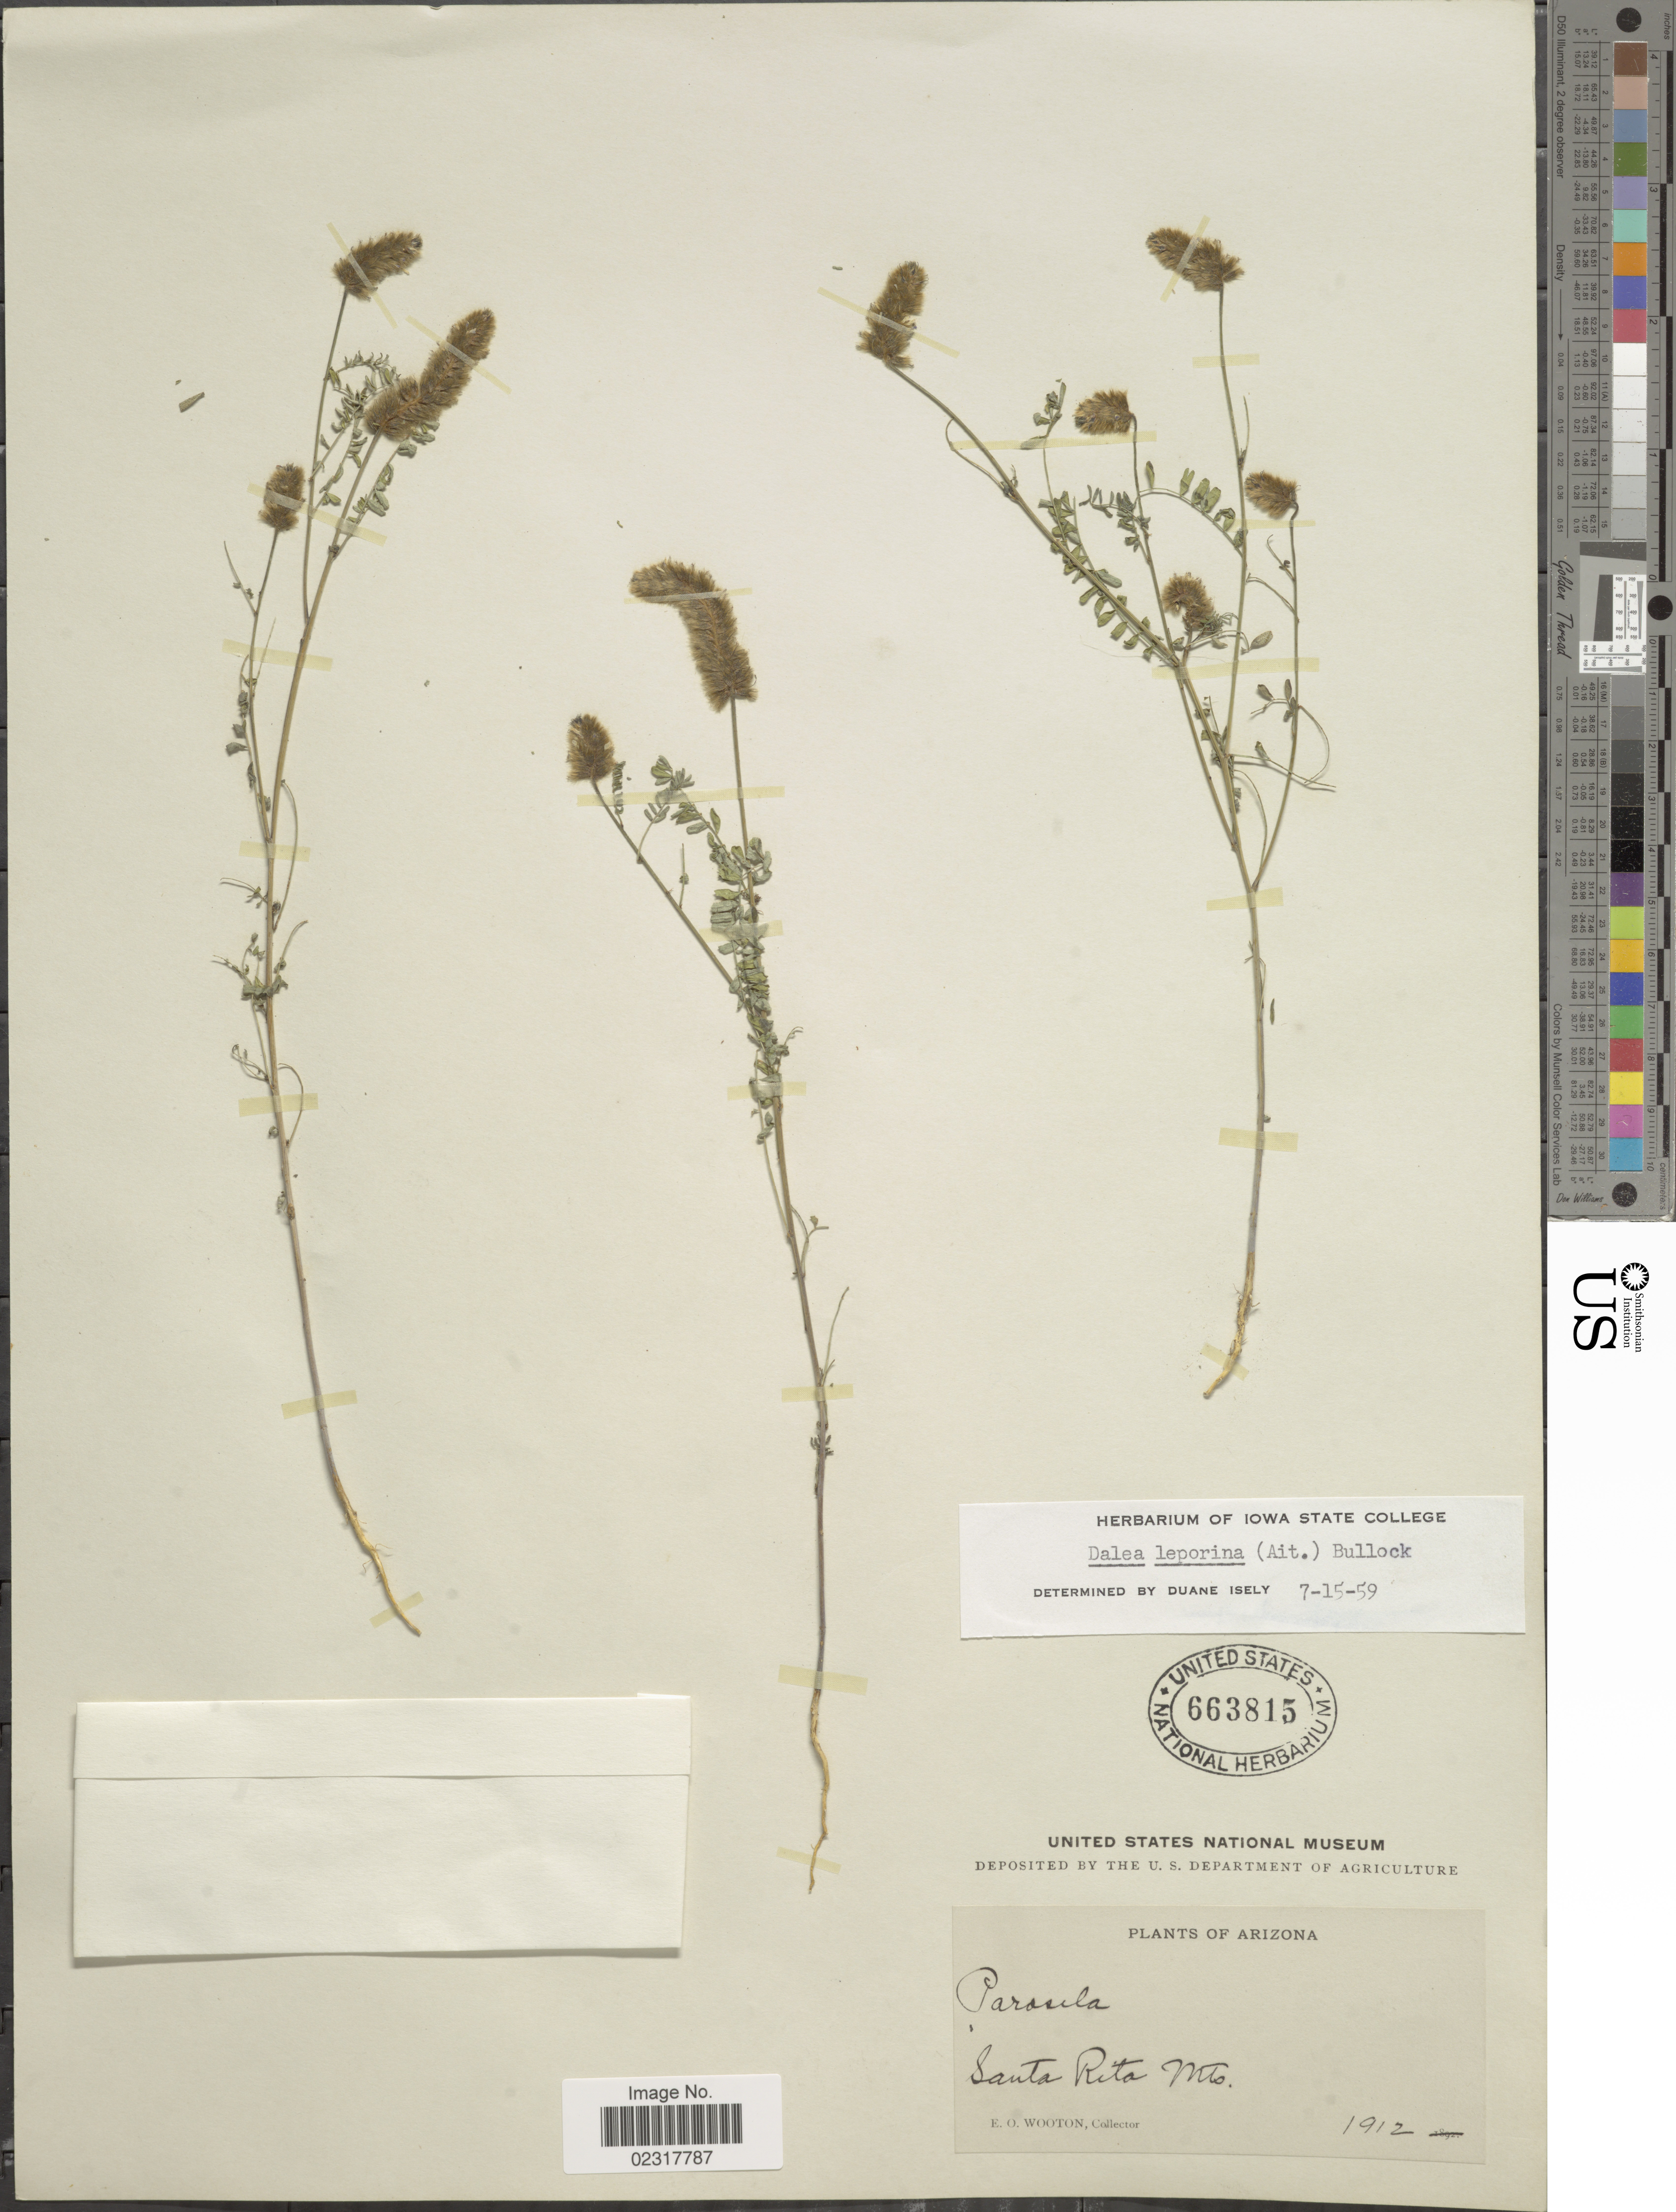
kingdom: Plantae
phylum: Tracheophyta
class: Magnoliopsida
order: Fabales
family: Fabaceae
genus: Dalea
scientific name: Dalea leporina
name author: (Aiton) Bullock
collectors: E. O. Wooton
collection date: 1912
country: United States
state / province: Arizona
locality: Santa Rita Mts.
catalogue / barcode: US 663815